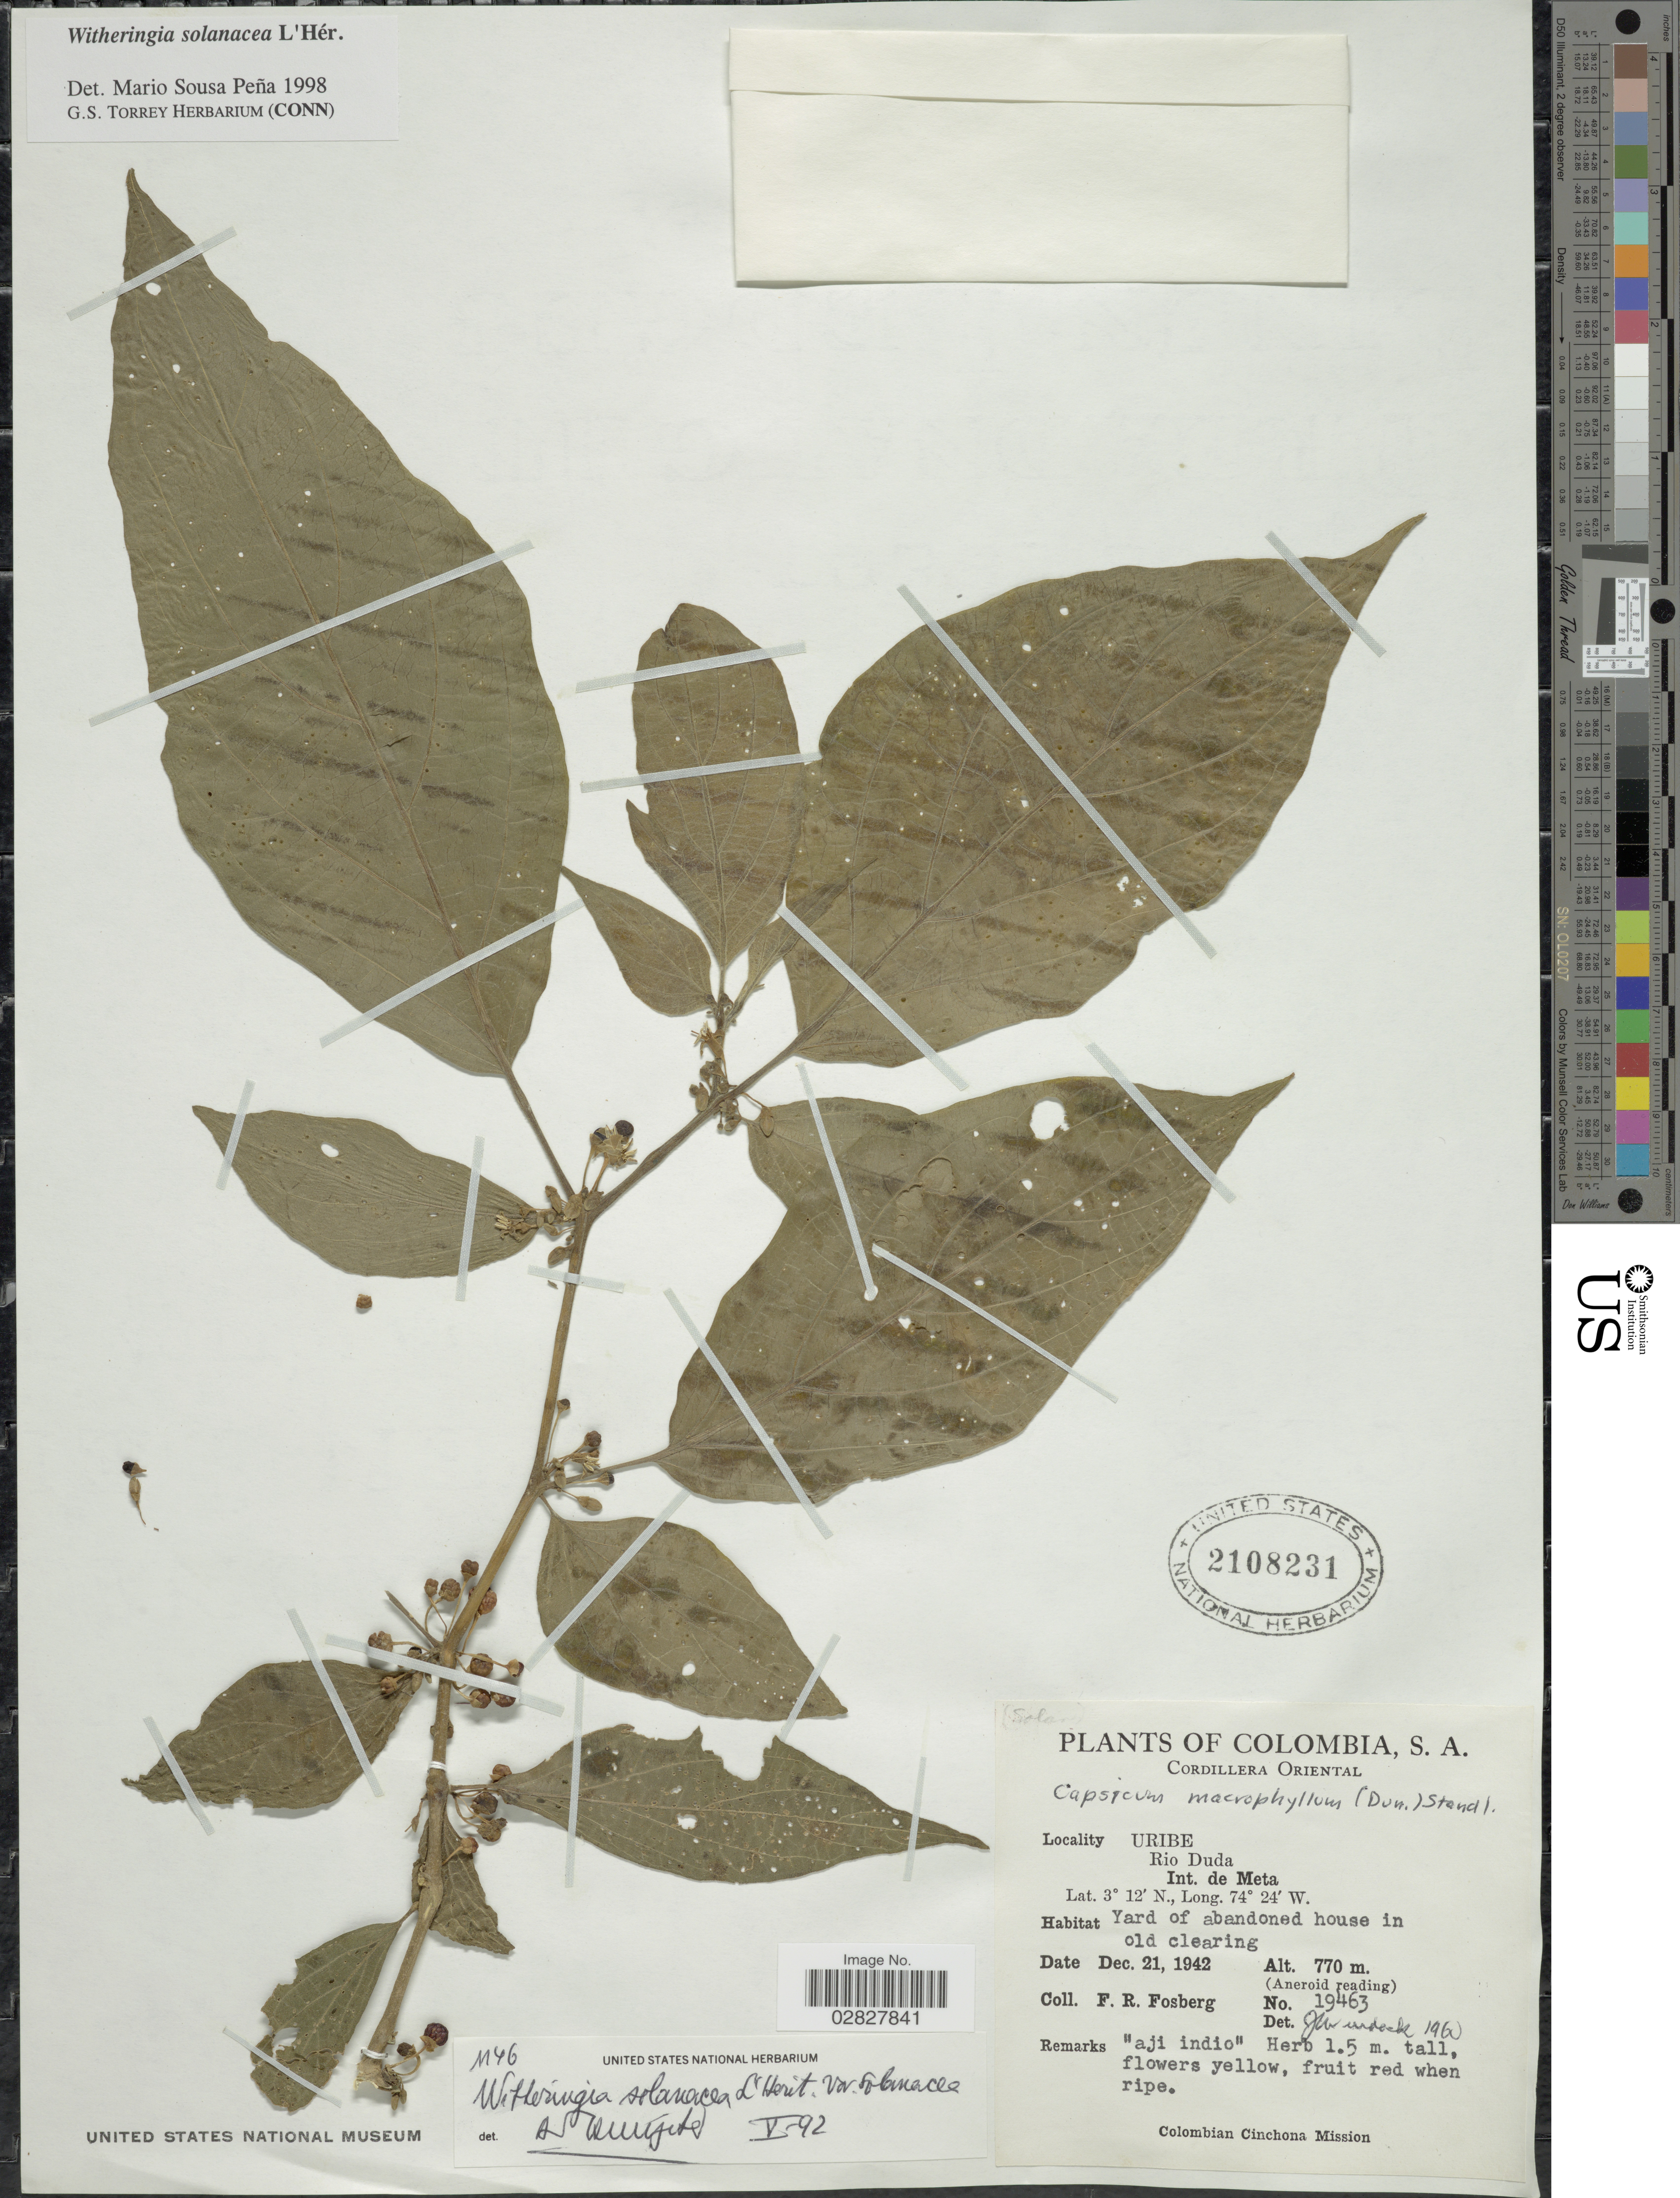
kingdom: Plantae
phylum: Tracheophyta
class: Magnoliopsida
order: Solanales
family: Solanaceae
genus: Witheringia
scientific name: Witheringia solanacea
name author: L'Hér.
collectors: F. R. Fosberg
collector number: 19463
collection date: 1942-12-21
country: Colombia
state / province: Meta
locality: Cordillera Oriental, Uribe, Rio Duda, Int. de Meta.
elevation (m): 770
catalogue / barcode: US 2108231